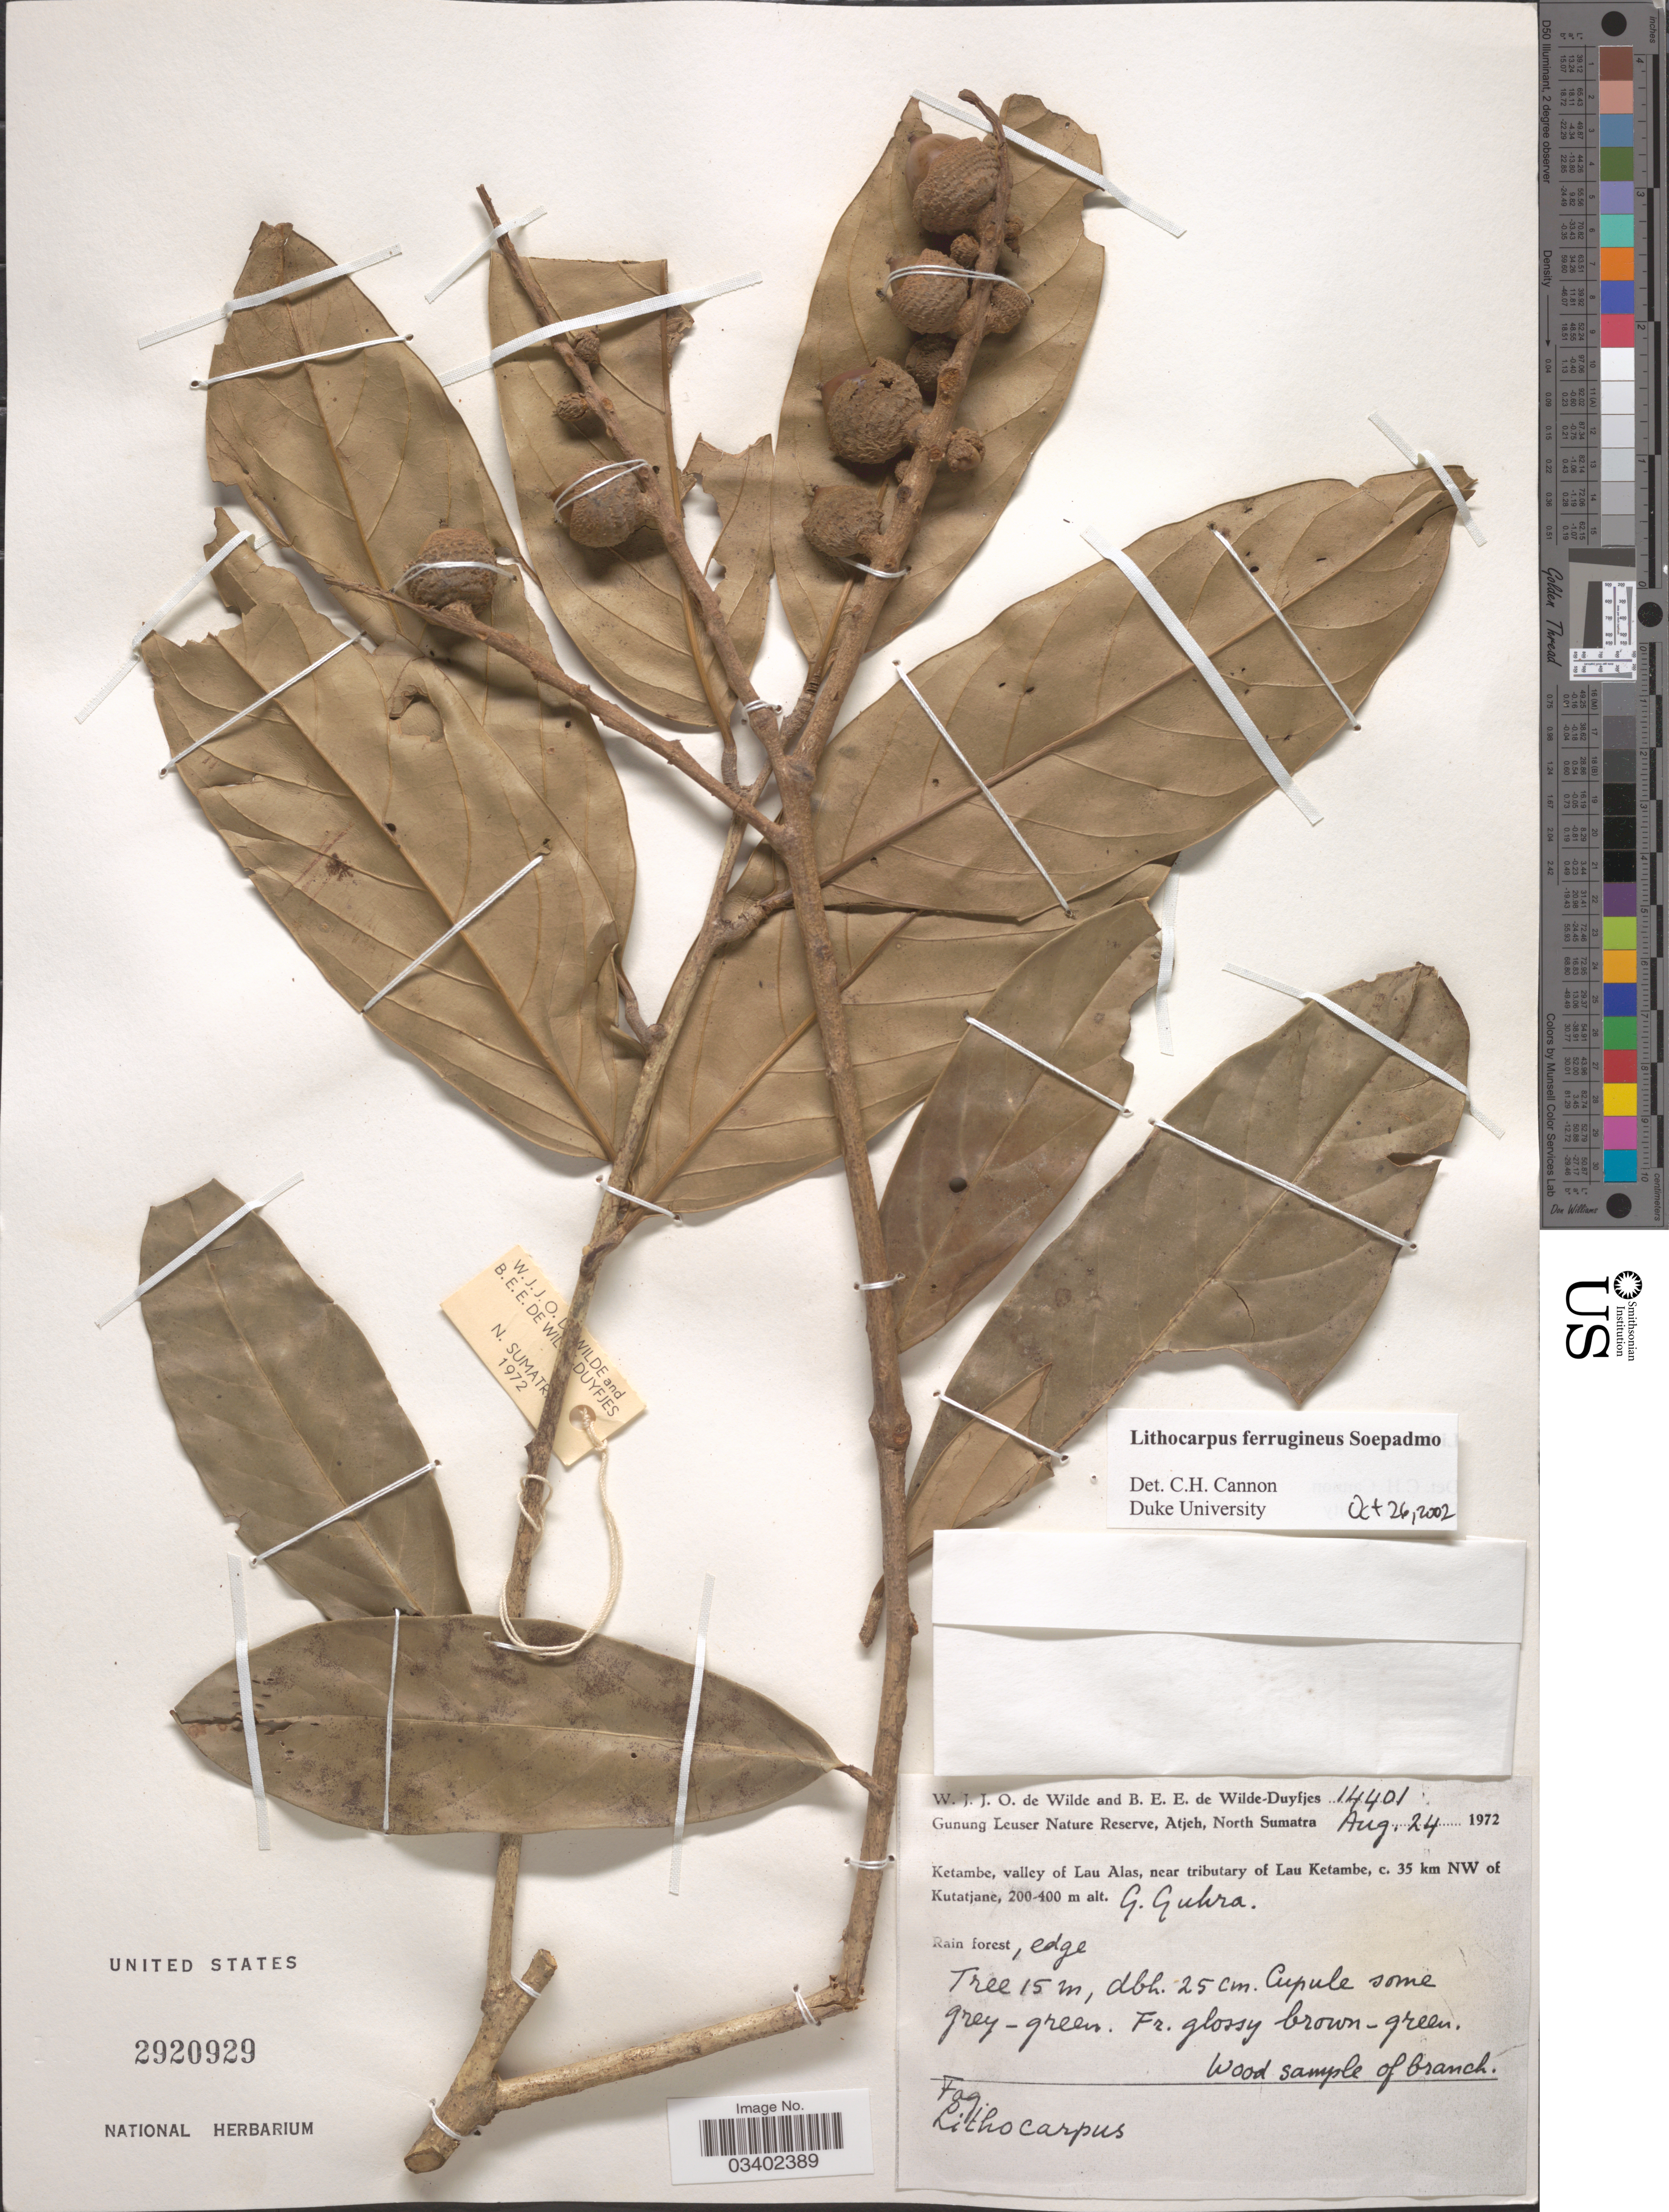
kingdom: Plantae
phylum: Tracheophyta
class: Magnoliopsida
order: Fagales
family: Fagaceae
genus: Lithocarpus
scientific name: Lithocarpus ferrugineus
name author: Soepadmo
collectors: W. J. de Wilde & B. E. de Wilde-Duyfjes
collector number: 14401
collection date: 1972-08-24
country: Indonesia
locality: Gunung Leuser Nature Reserve, Atjeh, North Sumatra. Ketambe, valley of Lau Alas, near tributary of Lau Ketambe, c. 35 km NW of Kutatjane. G. Guhra.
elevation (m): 200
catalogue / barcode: US 2920929